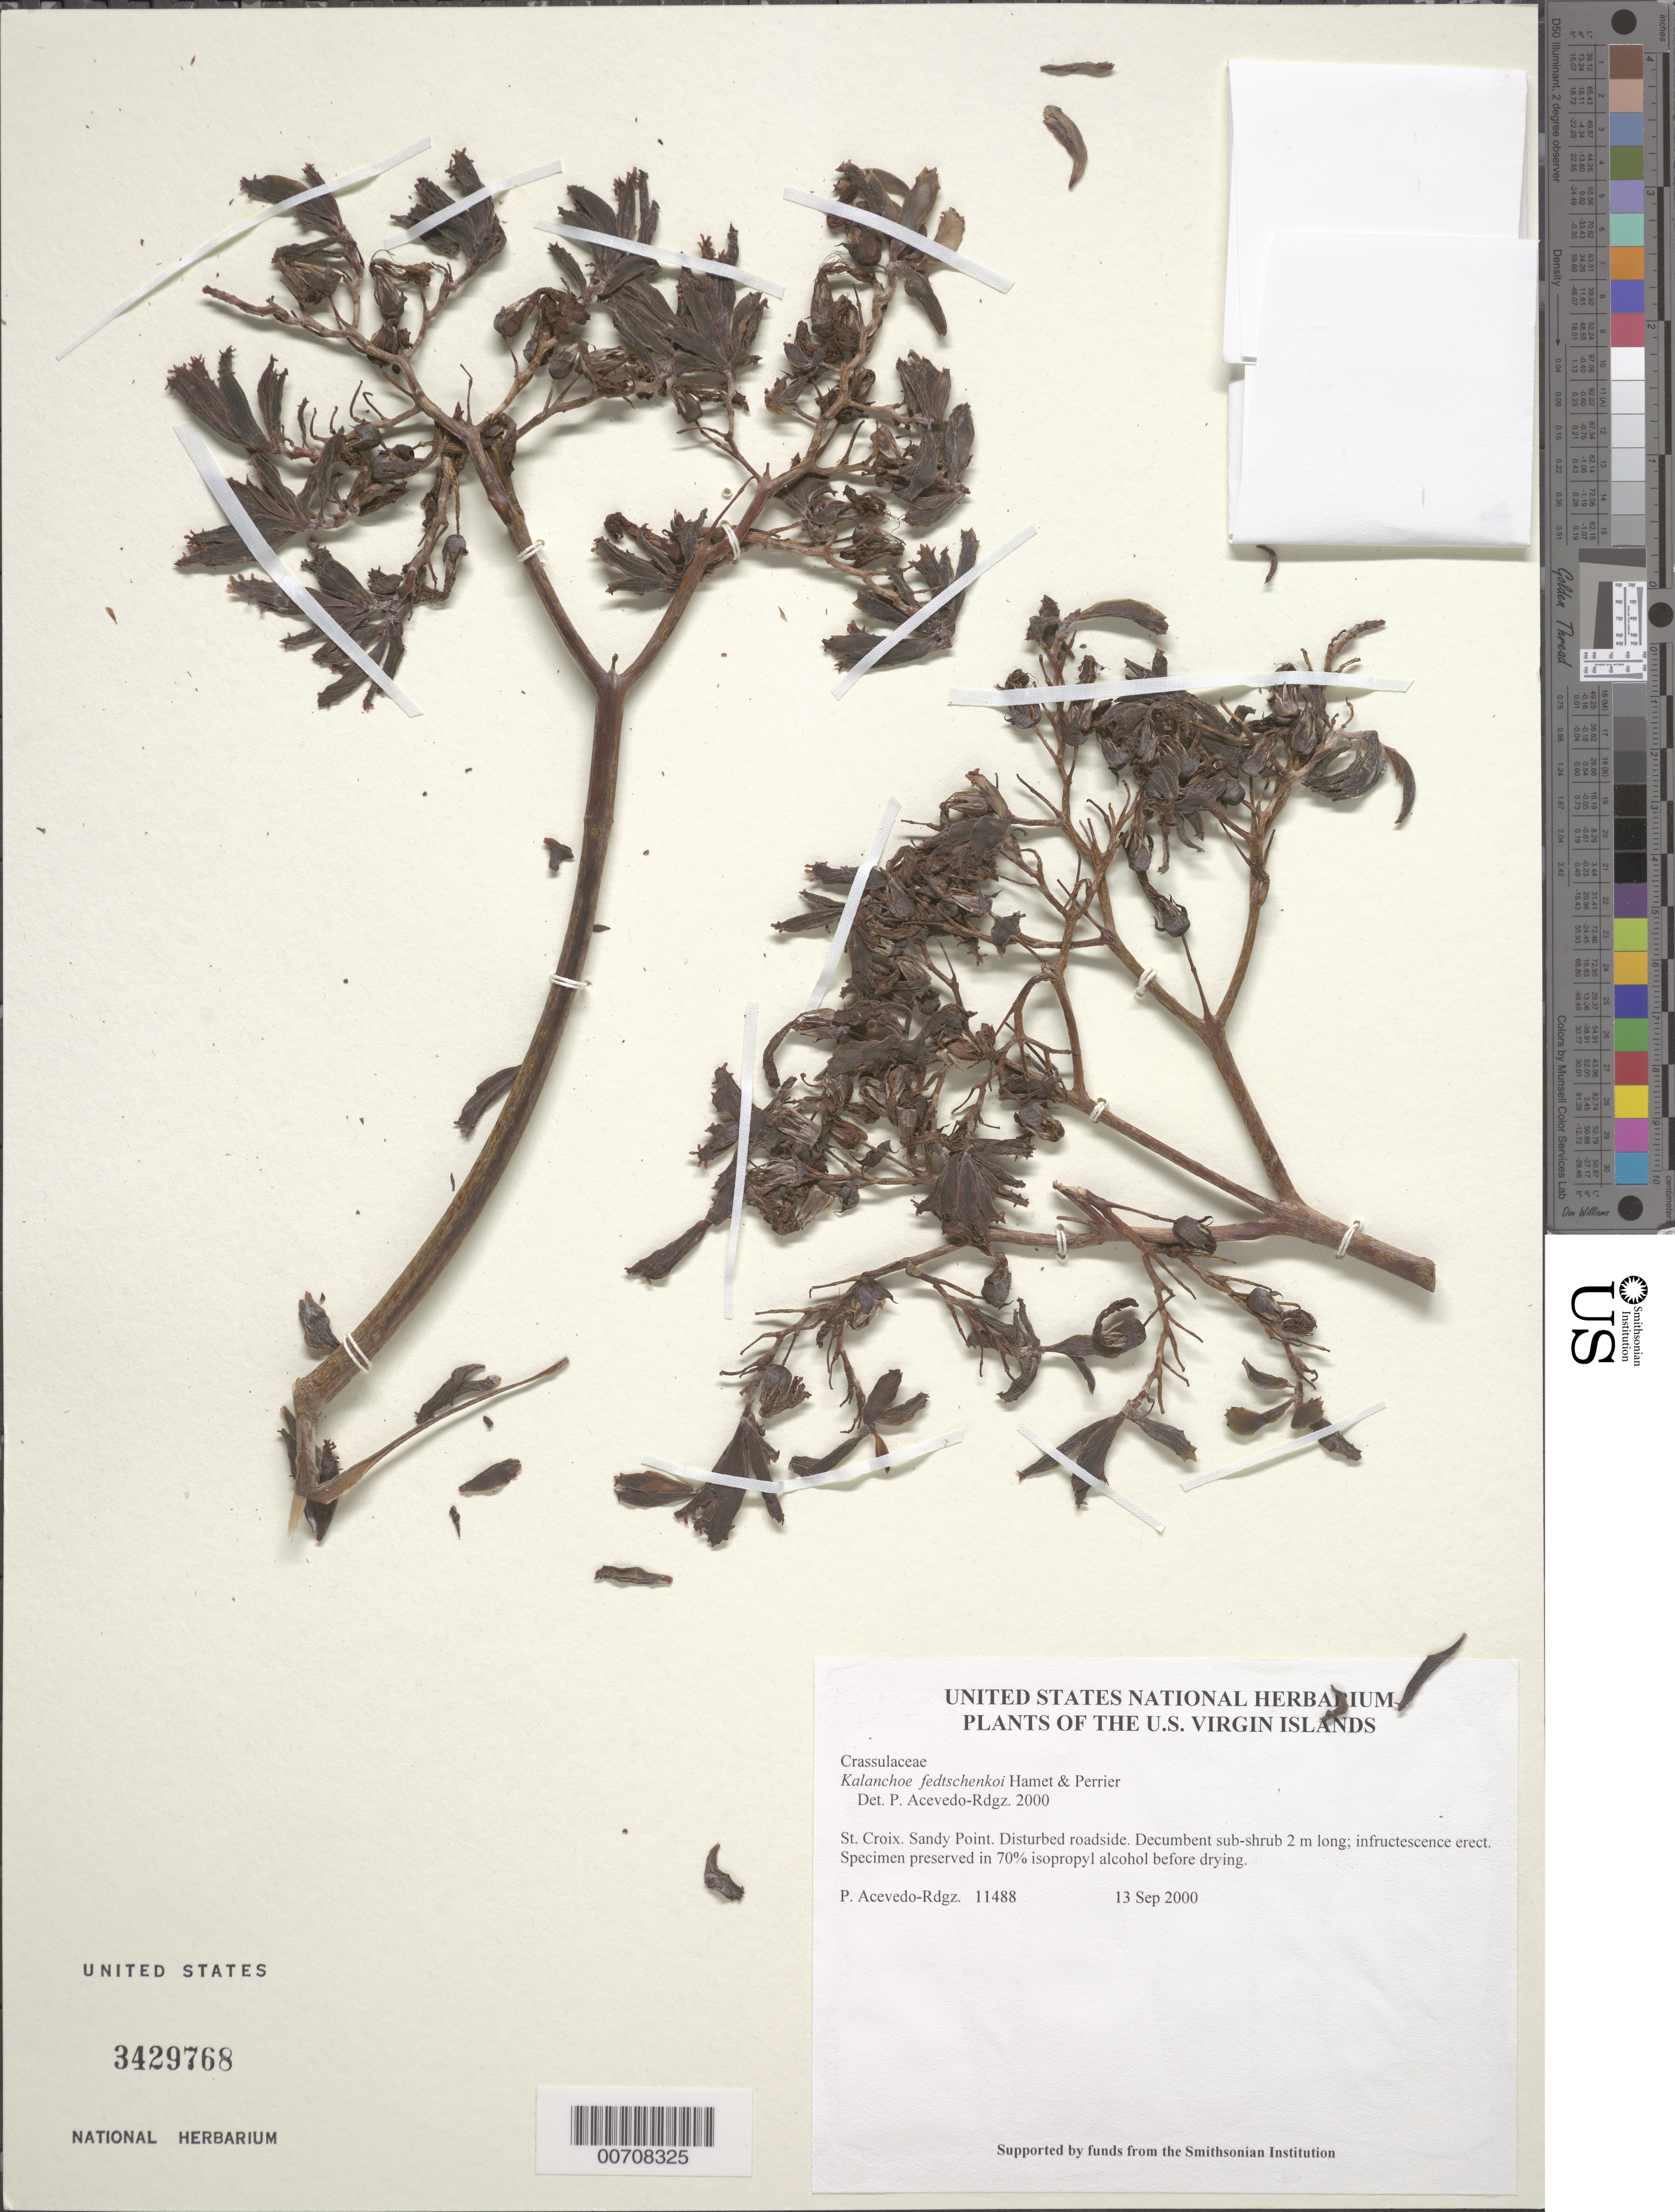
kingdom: Plantae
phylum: Tracheophyta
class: Magnoliopsida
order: Saxifragales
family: Crassulaceae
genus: Kalanchoe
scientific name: Kalanchoe fedtschenkoi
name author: Raym.-Hamet & H. Perrier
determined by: Acevedo-Rodríguez, P., (BOT), Smithsonian Institution - National Museum of Natural History (UNITED STATES)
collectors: P. Acevedo-Rodr.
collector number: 11488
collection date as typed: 13 Sep 2000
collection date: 2000-09-13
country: U.S. Virgin Islands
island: St. Croix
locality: Sandy Point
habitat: Disturbed roadside.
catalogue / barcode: US 3429768